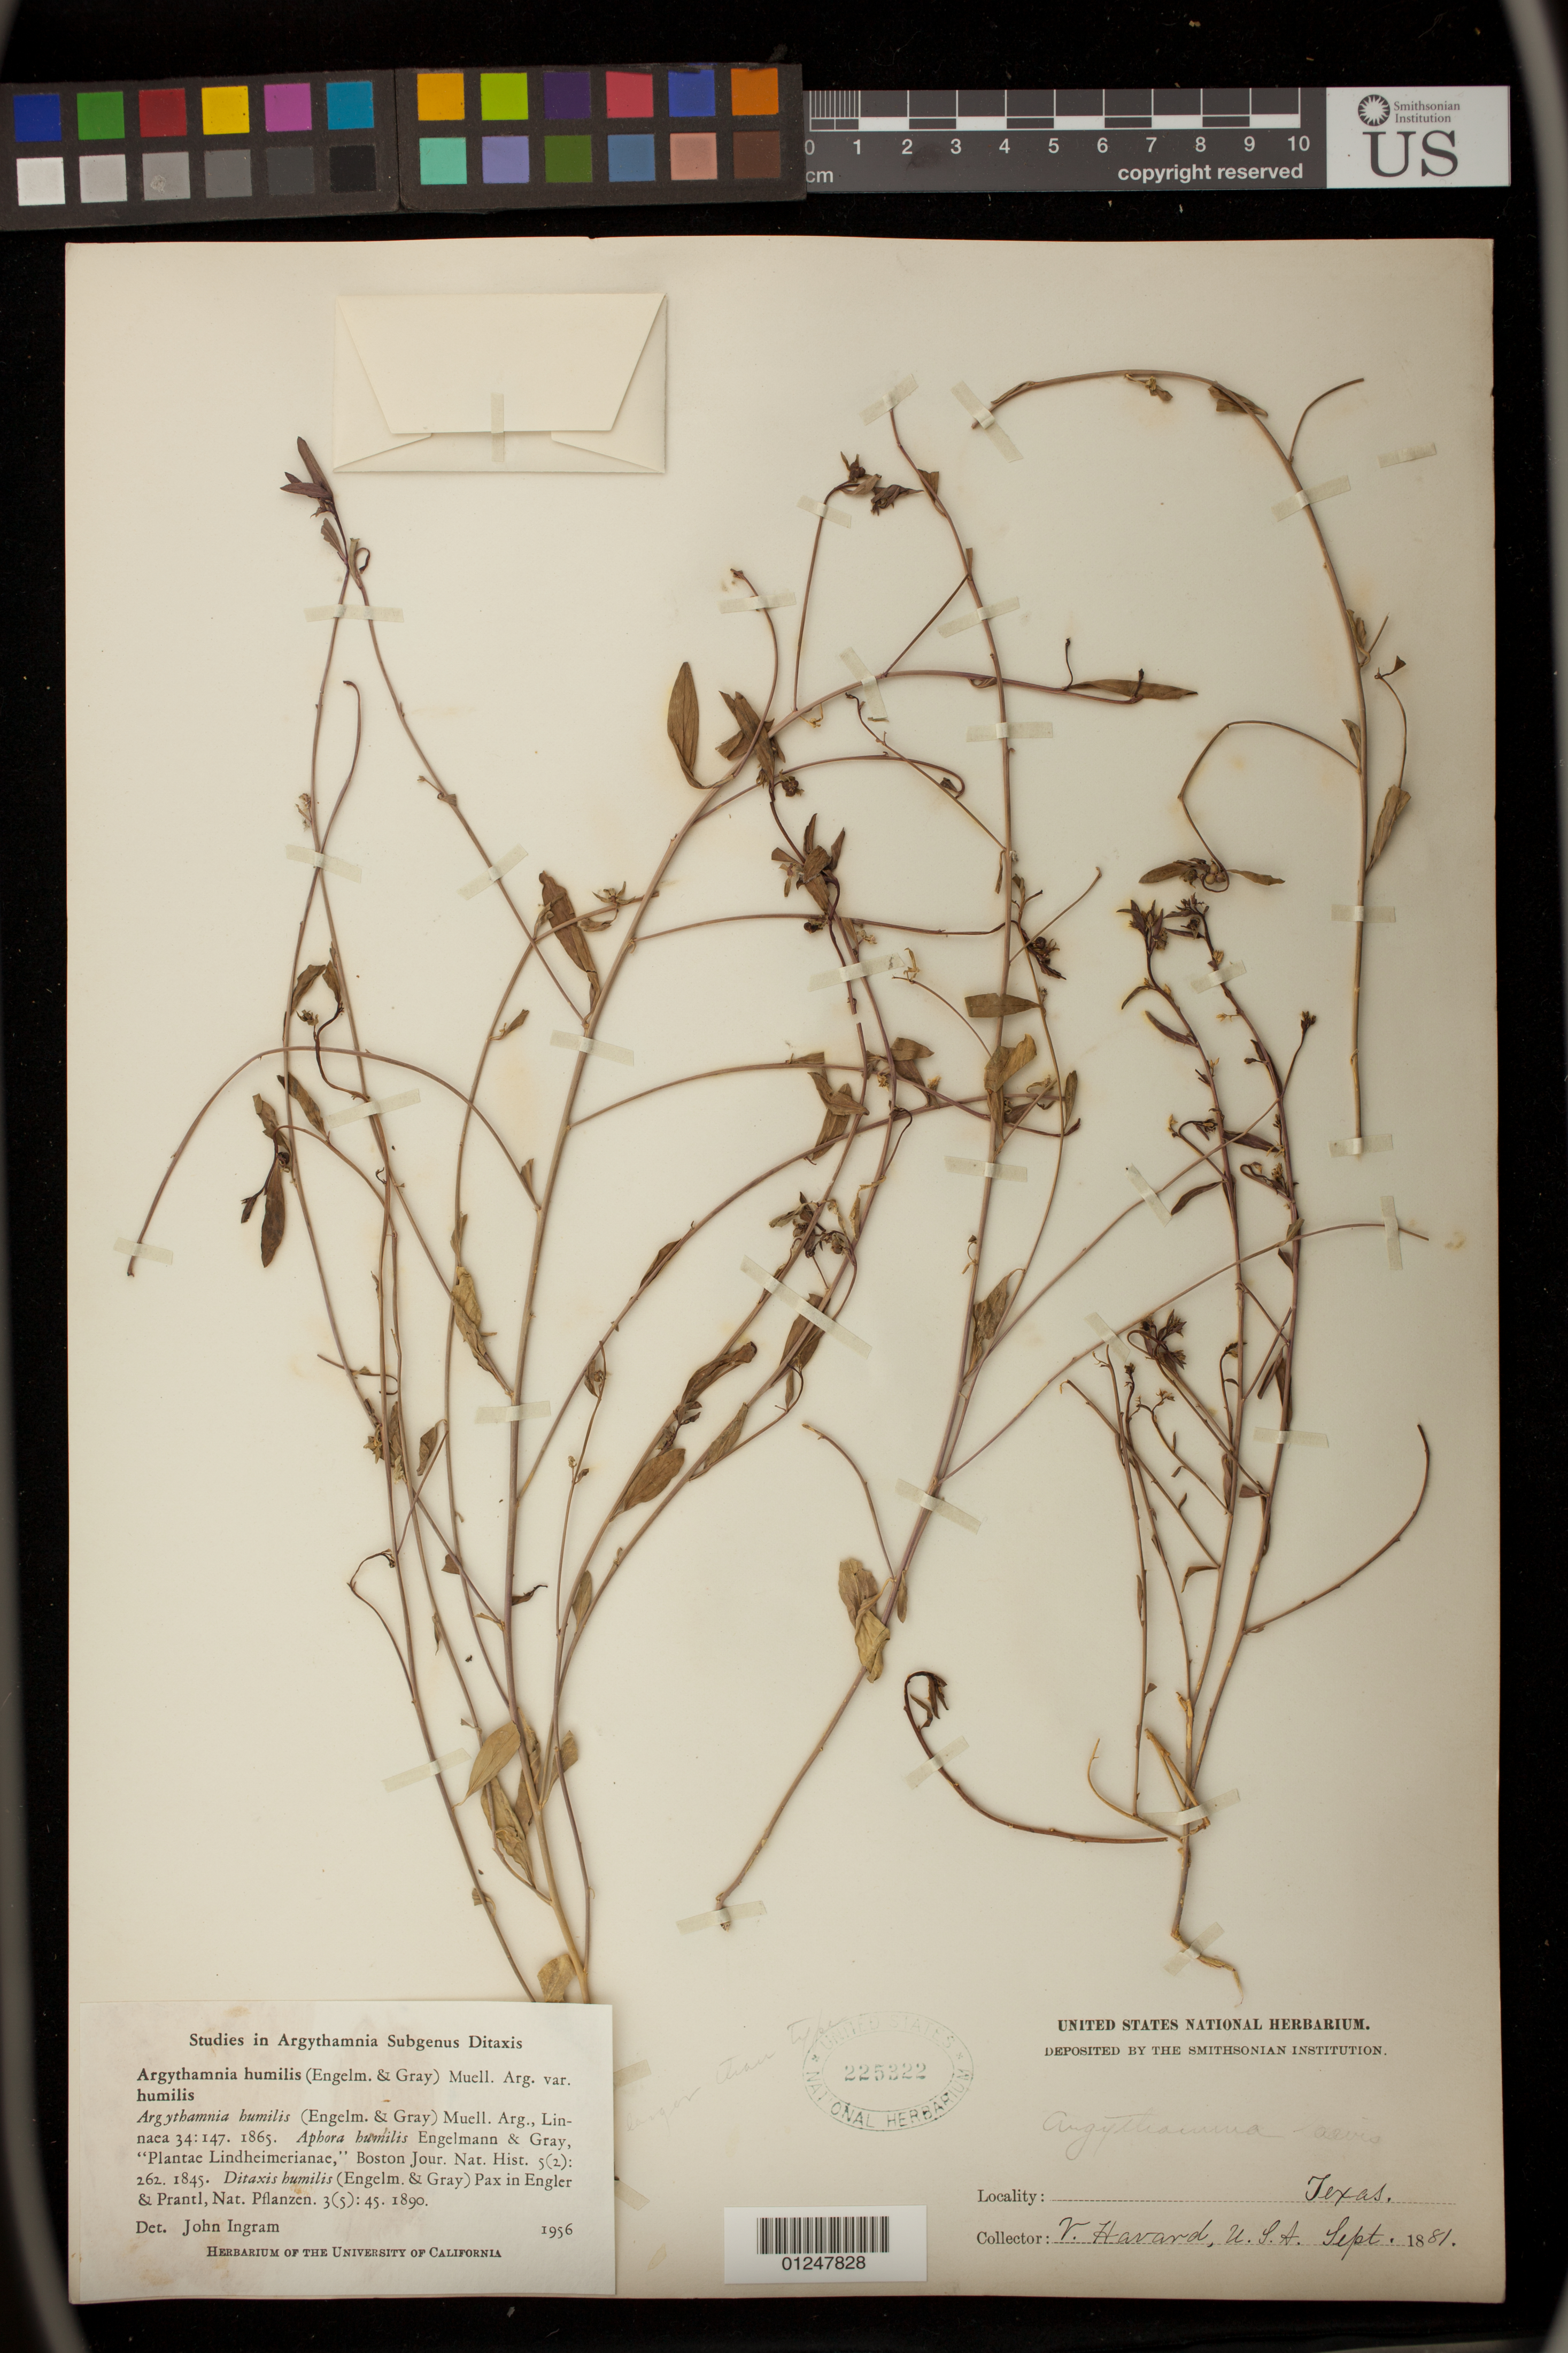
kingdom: Plantae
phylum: Tracheophyta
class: Magnoliopsida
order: Malpighiales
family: Euphorbiaceae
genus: Argythamnia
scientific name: Argythamnia humilis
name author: (Engelm. & A. Gray) Müll. Arg.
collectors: V. Havard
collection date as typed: Sep 1881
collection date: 1881-09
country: United States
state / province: Texas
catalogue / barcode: US 225322